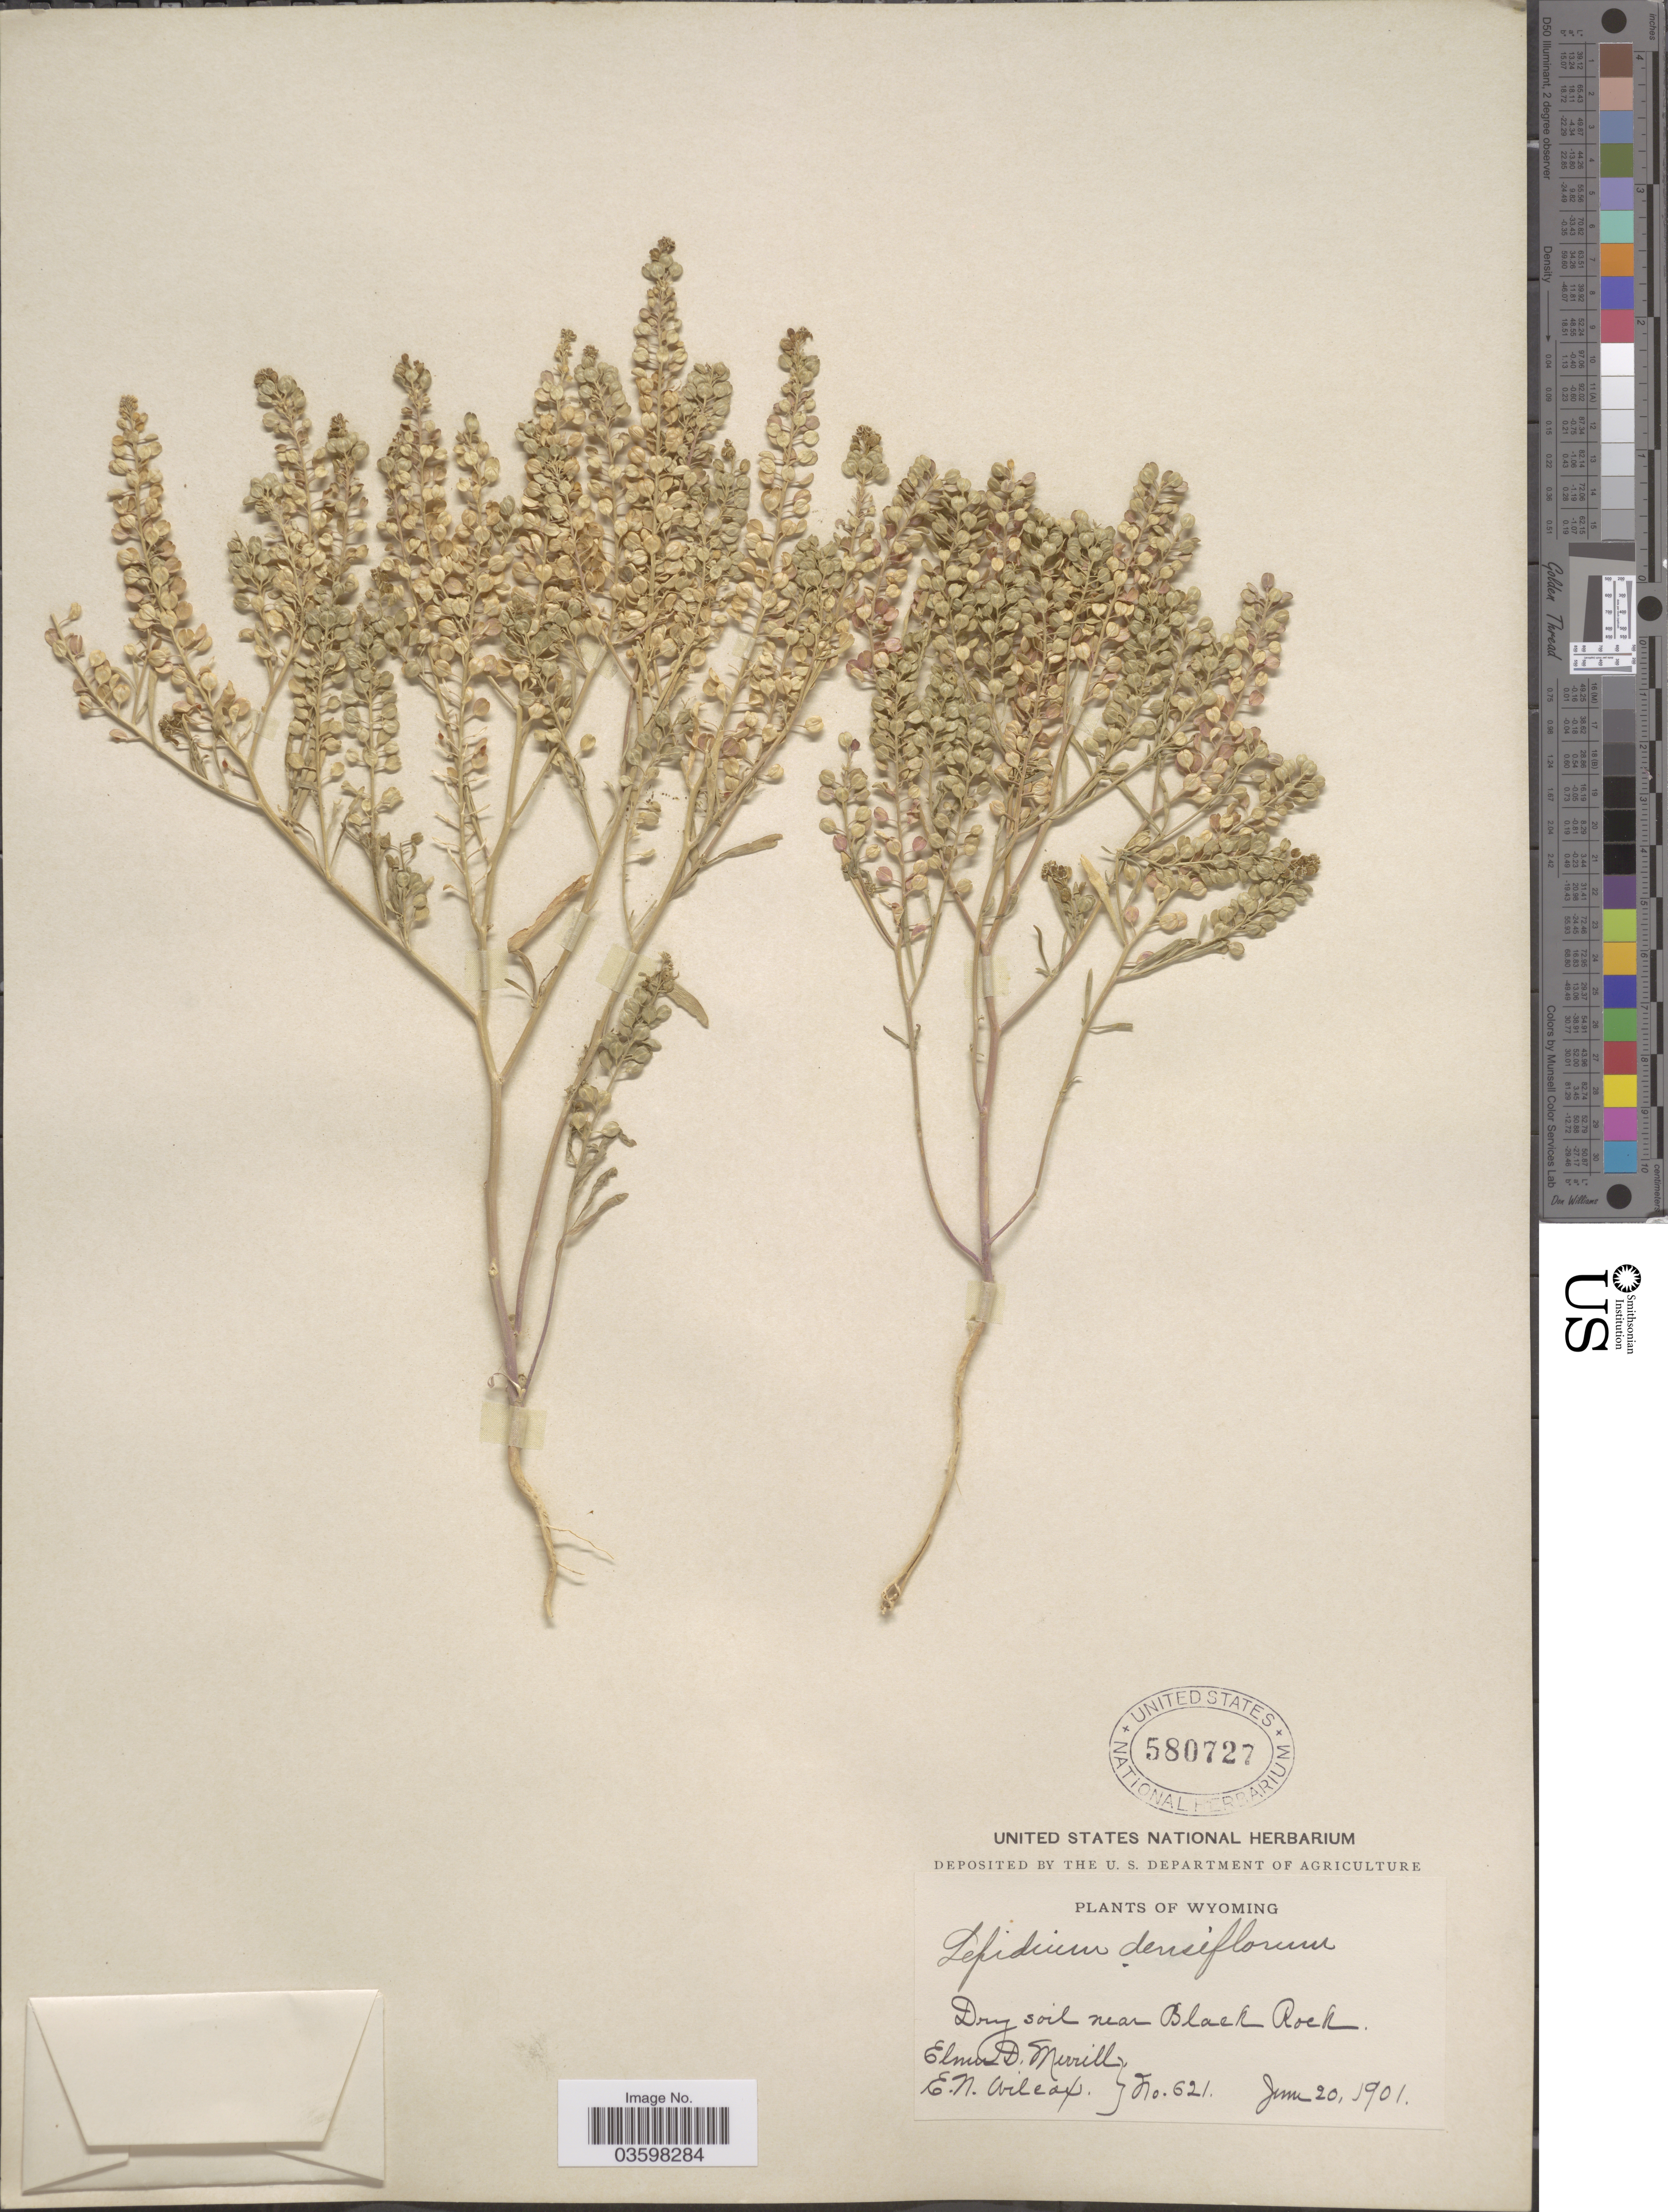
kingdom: Plantae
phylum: Tracheophyta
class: Magnoliopsida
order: Brassicales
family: Brassicaceae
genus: Lepidium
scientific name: Lepidium densiflorum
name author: Schrad.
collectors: E. D. Merrill & E. Wilcox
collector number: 621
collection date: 1901-06-20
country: United States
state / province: Wyoming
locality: Dry soil near Black Rock.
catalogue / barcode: US 580727